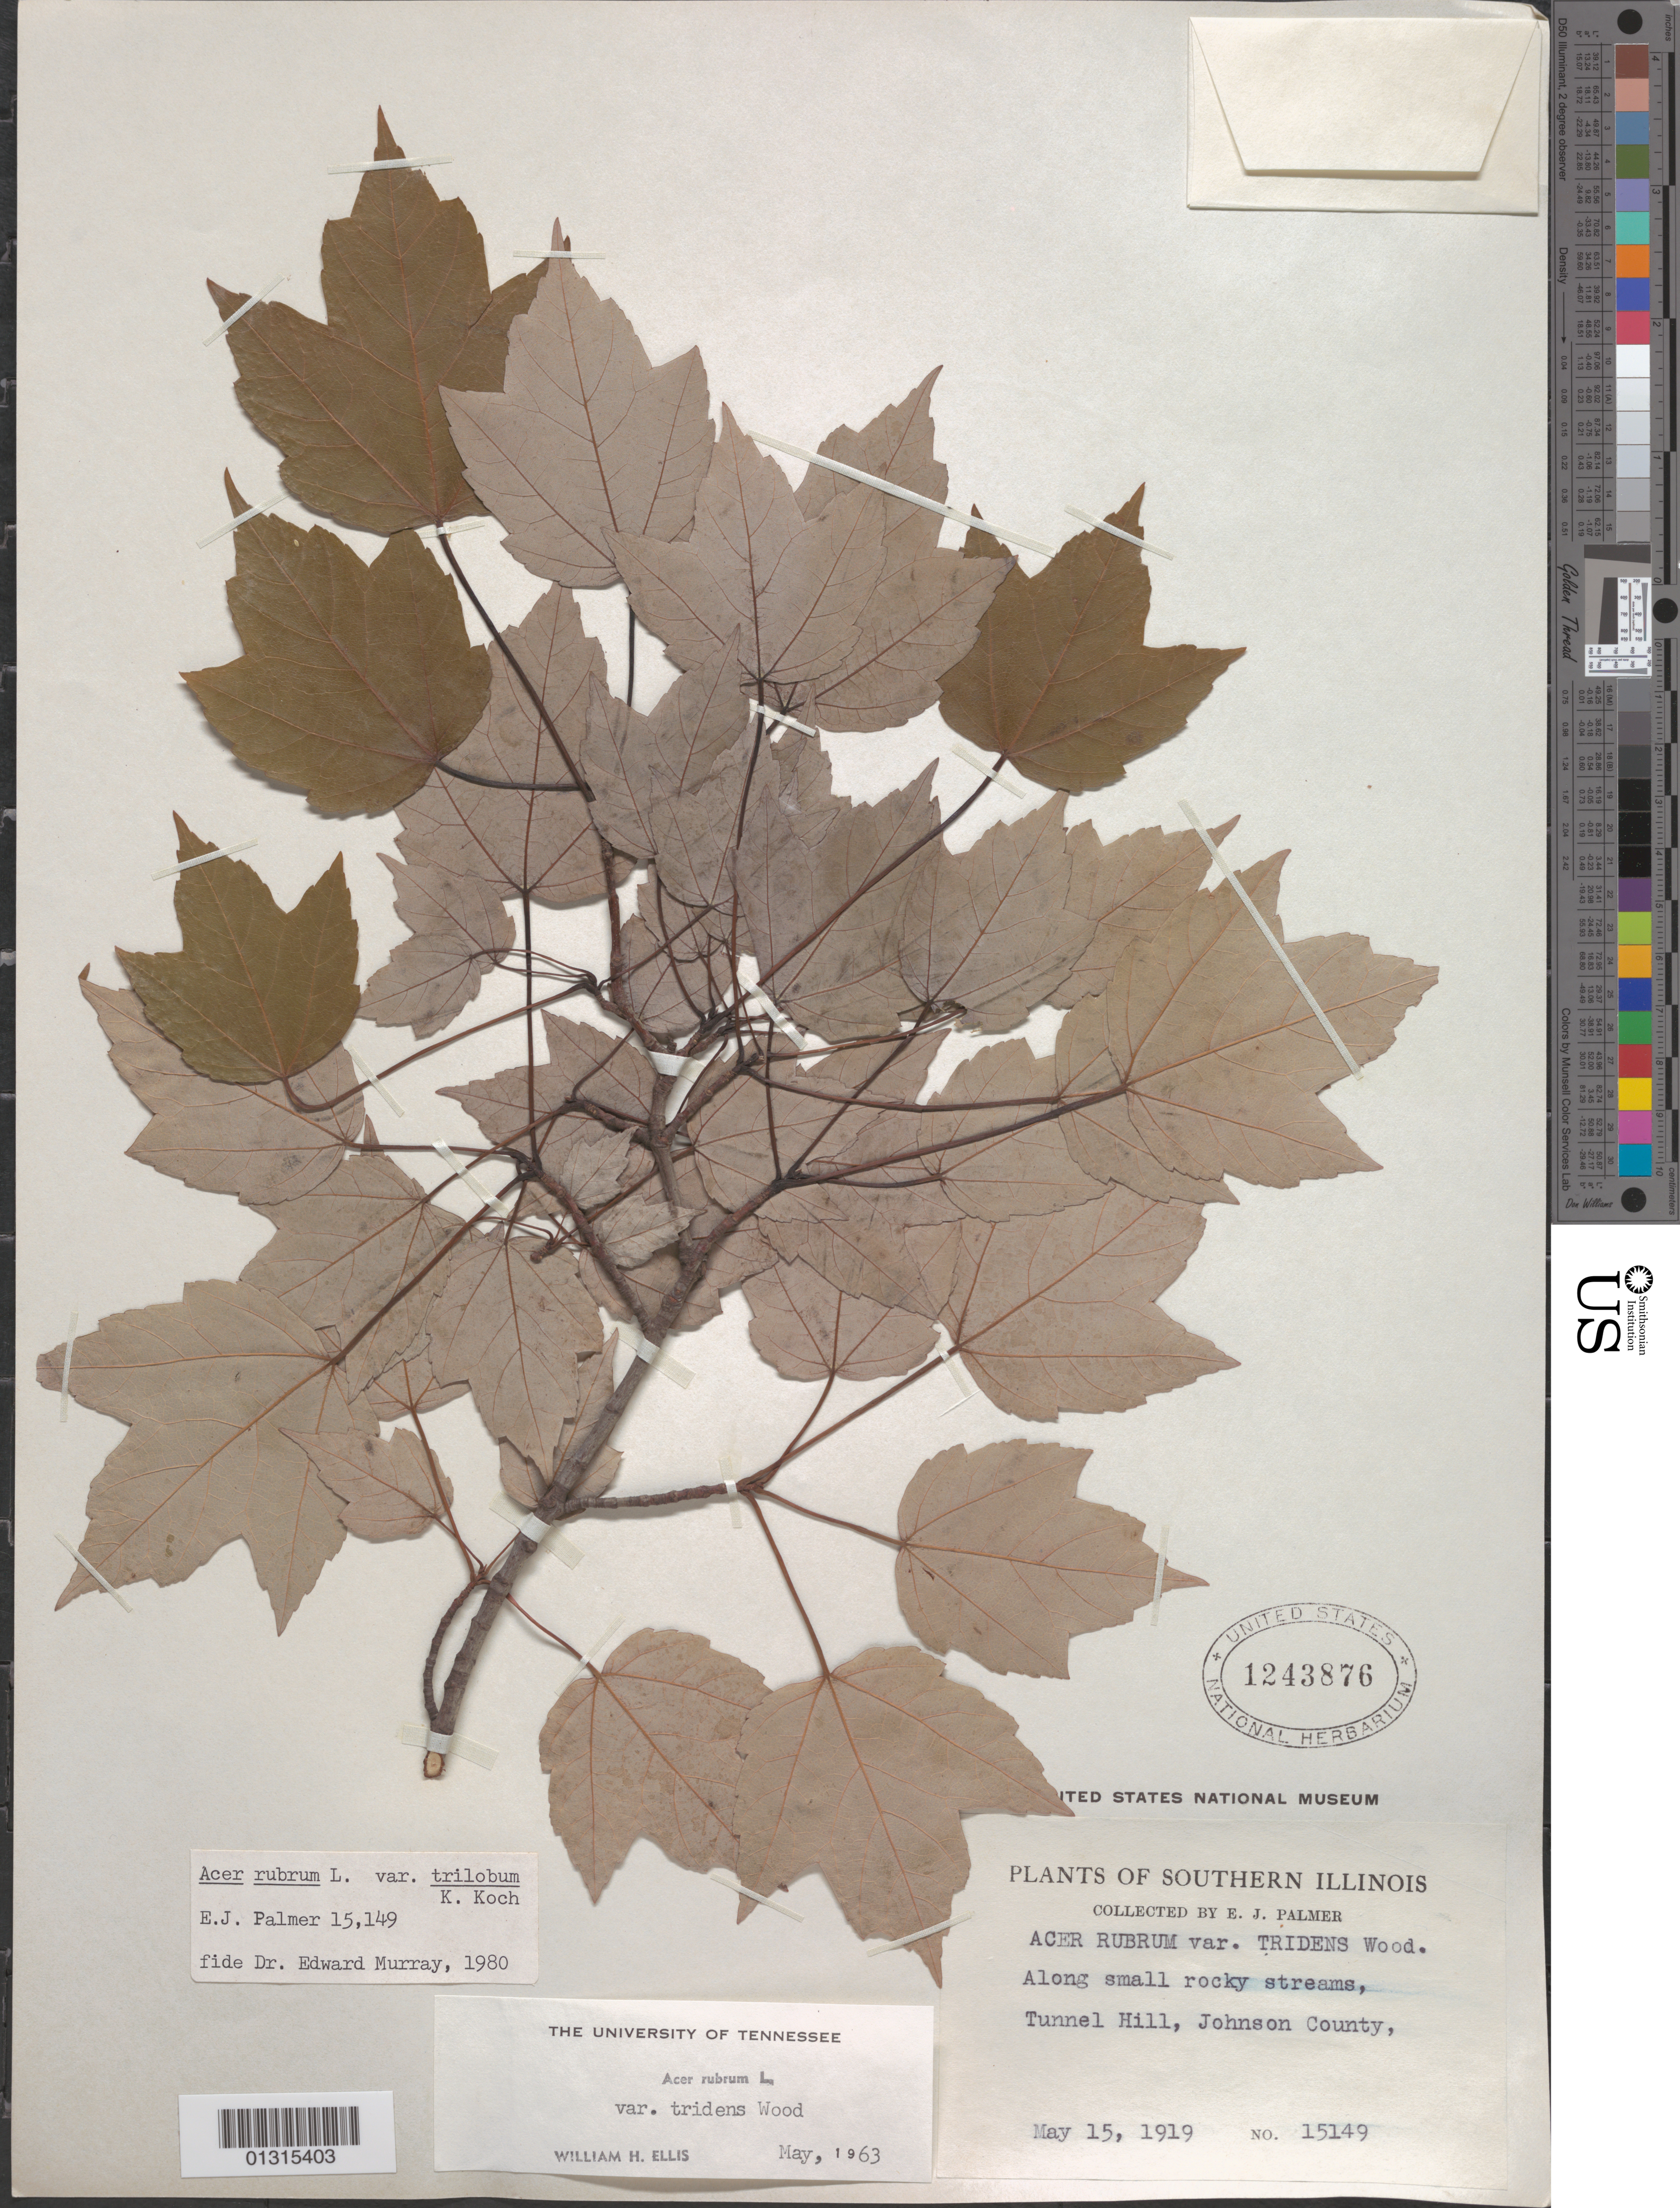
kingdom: Plantae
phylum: Tracheophyta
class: Magnoliopsida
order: Sapindales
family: Sapindaceae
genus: Acer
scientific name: Acer rubrum var. trilobum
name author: K. Koch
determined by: Murray, Edward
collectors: E. J. Palmer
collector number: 15149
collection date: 1919-05-15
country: United States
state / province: Illinois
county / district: Johnson County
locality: Johnson County, Tunnel Hill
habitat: Along small rocky streams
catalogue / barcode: US 1243876